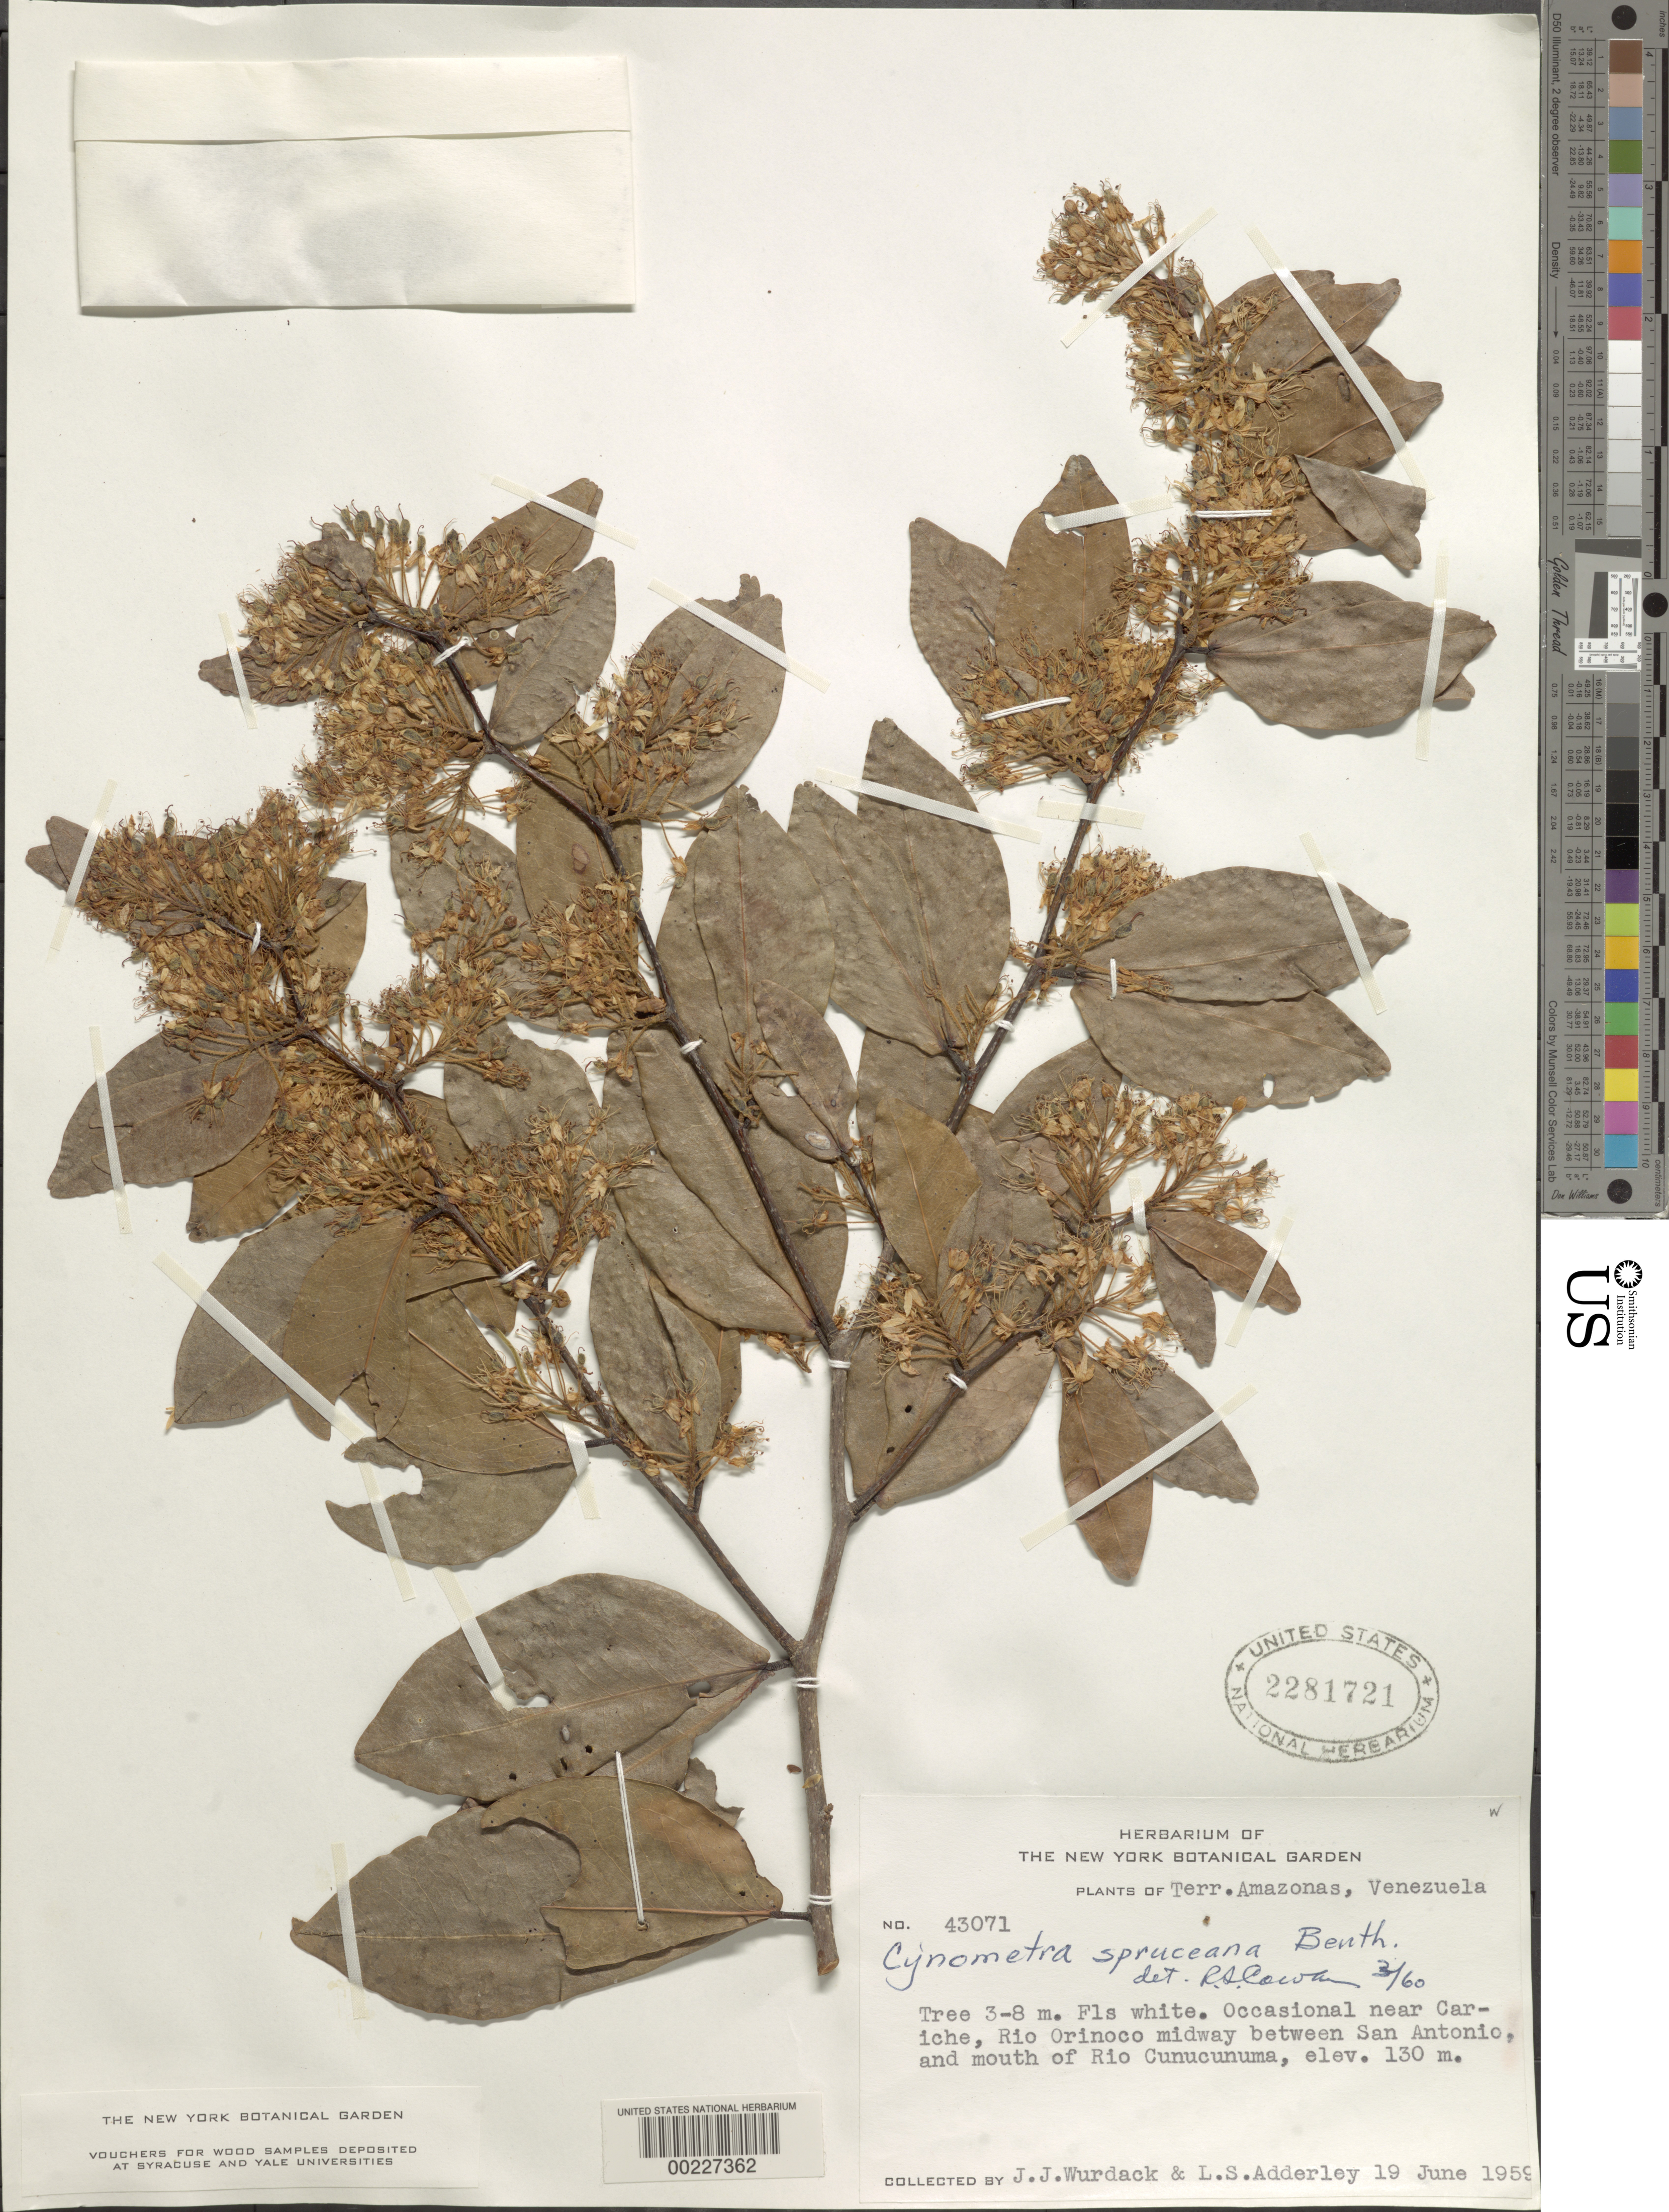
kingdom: Plantae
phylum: Tracheophyta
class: Magnoliopsida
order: Fabales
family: Fabaceae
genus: Cynometra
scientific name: Cynometra spruceana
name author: Benth. in Mart.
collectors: J. J. Wurdack & L. S. Adderley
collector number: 43071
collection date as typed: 19 Jun 1959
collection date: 1959-06-19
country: Venezuela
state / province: Amazonas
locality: Near cariche, rio orinoco midway between san antonio and mouth of Rio Cunucunuma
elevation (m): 130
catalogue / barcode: US 2281721